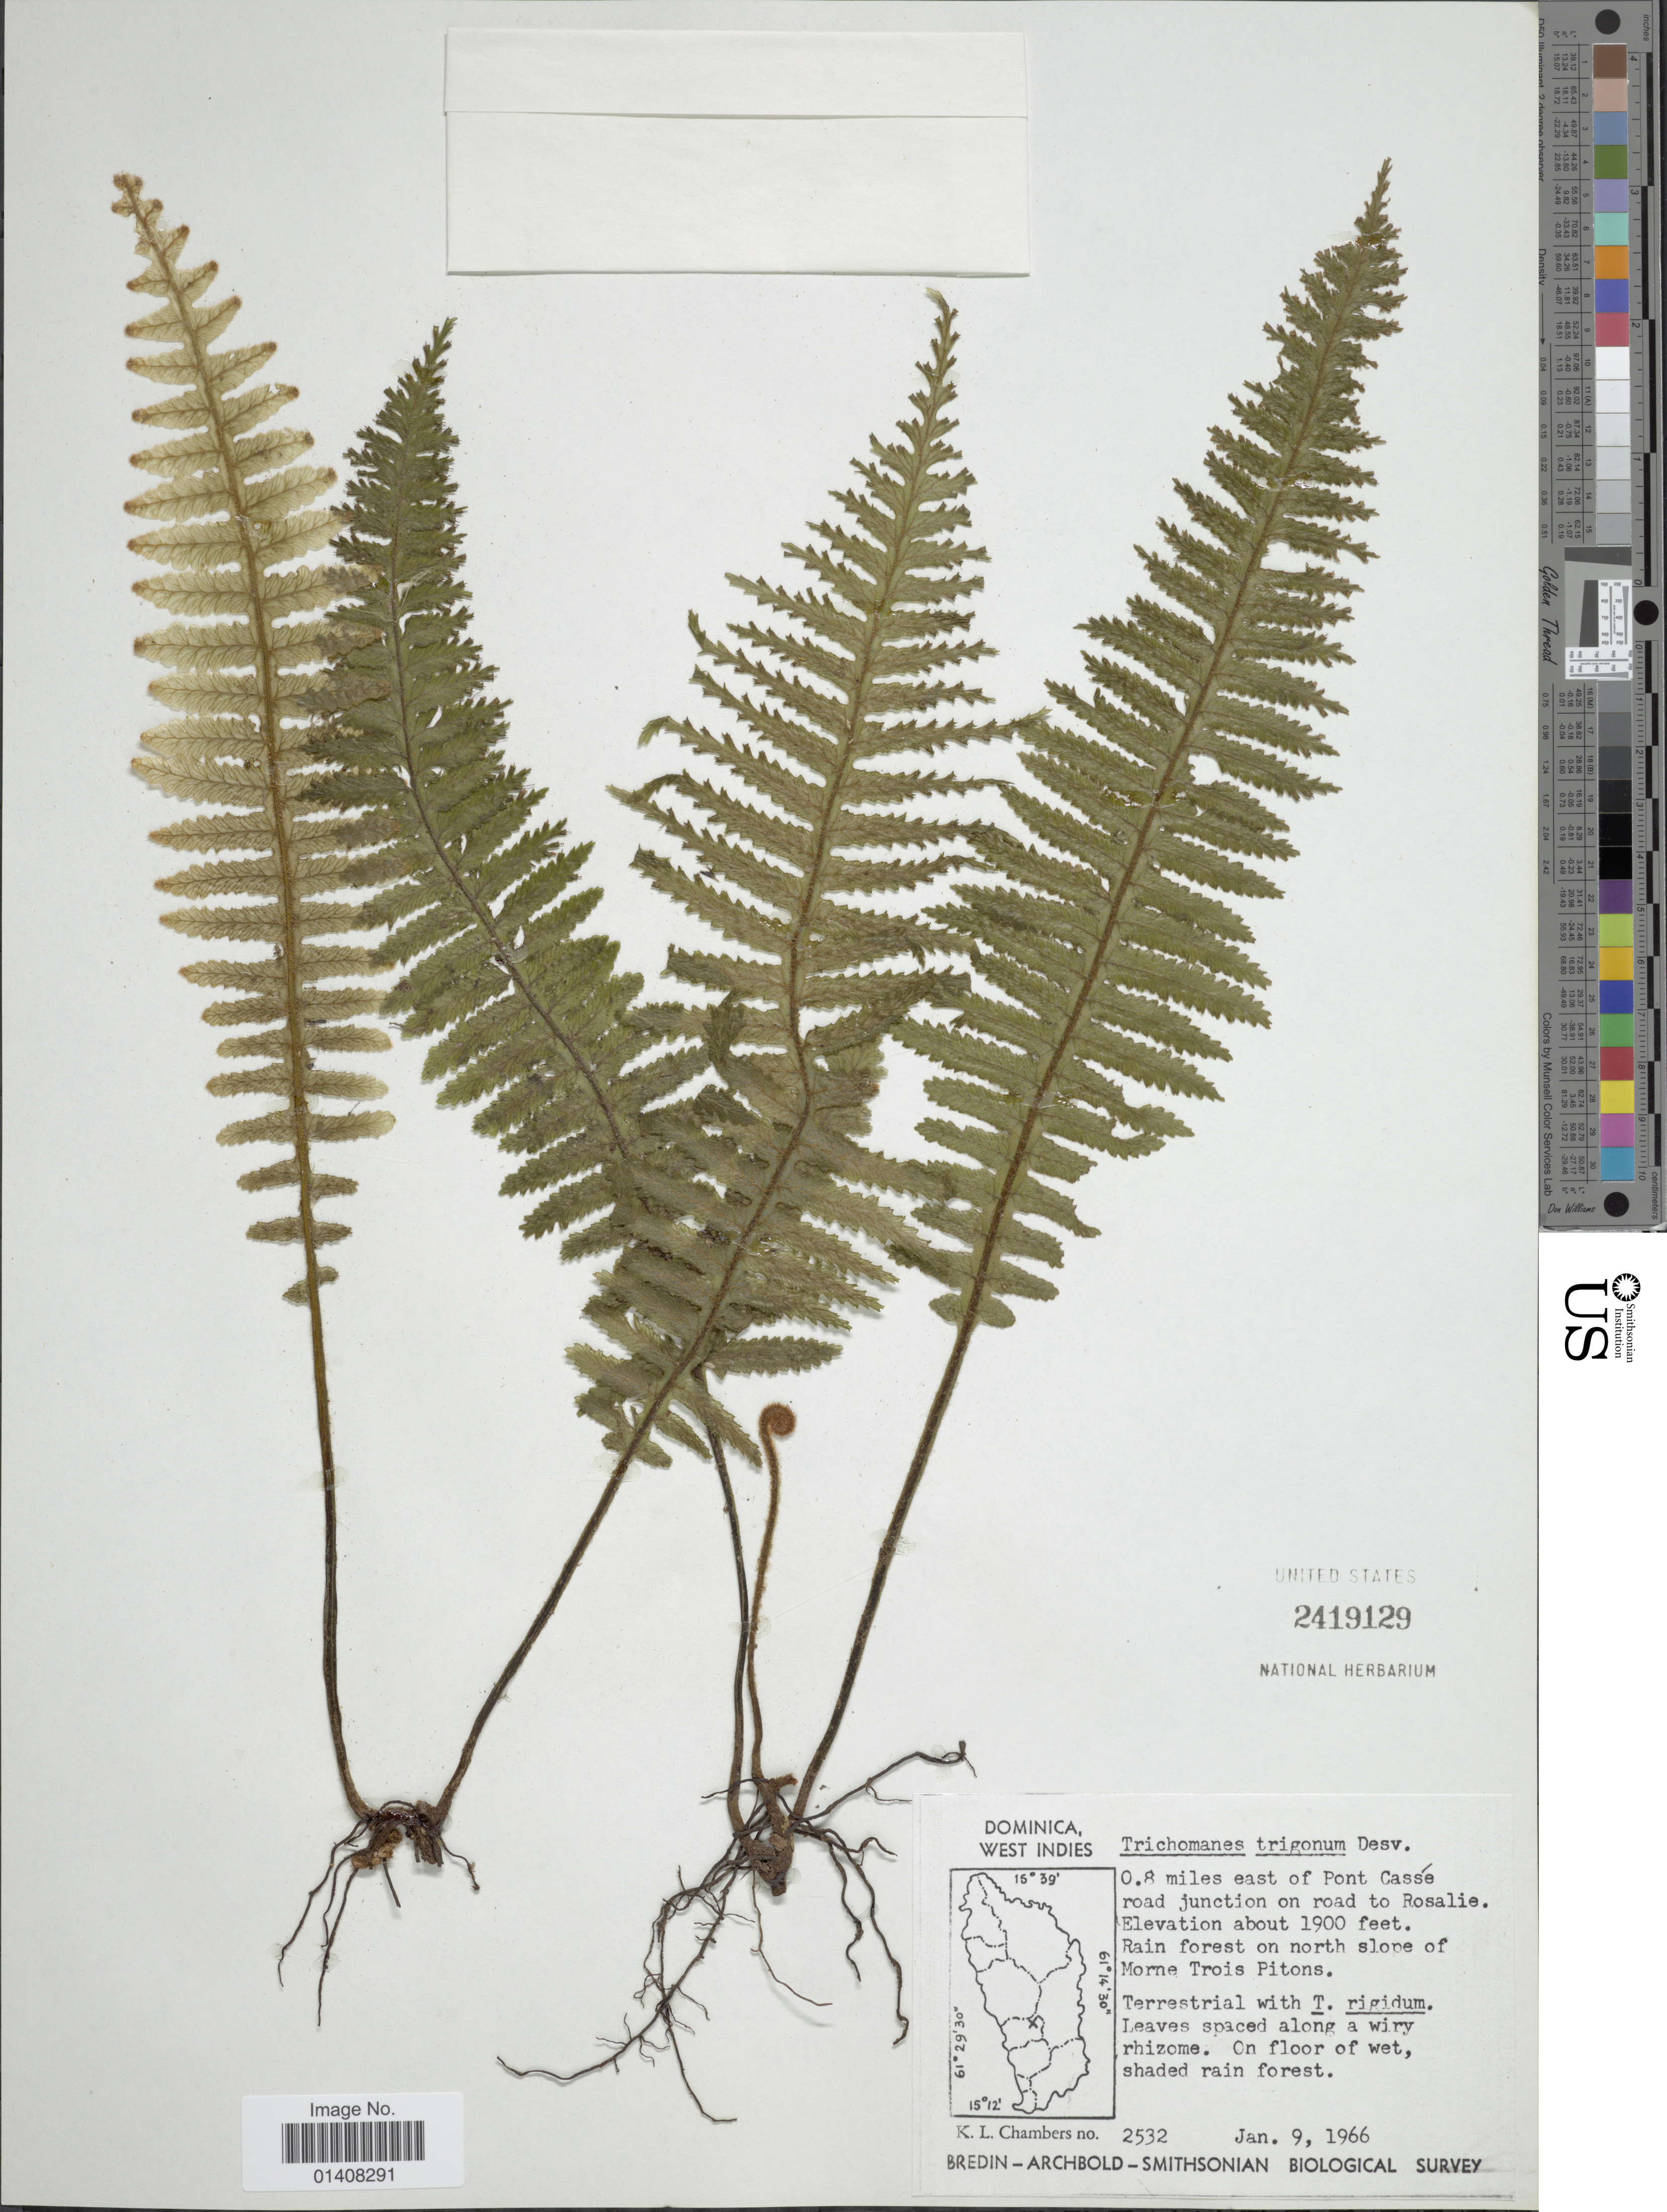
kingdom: Plantae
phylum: Tracheophyta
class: Polypodiopsida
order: Hymenophyllales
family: Hymenophyllaceae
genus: Trichomanes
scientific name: Trichomanes trigonum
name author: Desv.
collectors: K. Chambers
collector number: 2532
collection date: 1966-01-09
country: Dominica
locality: Dominica, West Indies, 0.8 miles east of Pont Cassé road, junction on road to Rosalie, rain forest on north slope of Morne Trois Pitons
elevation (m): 579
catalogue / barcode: US 2419129